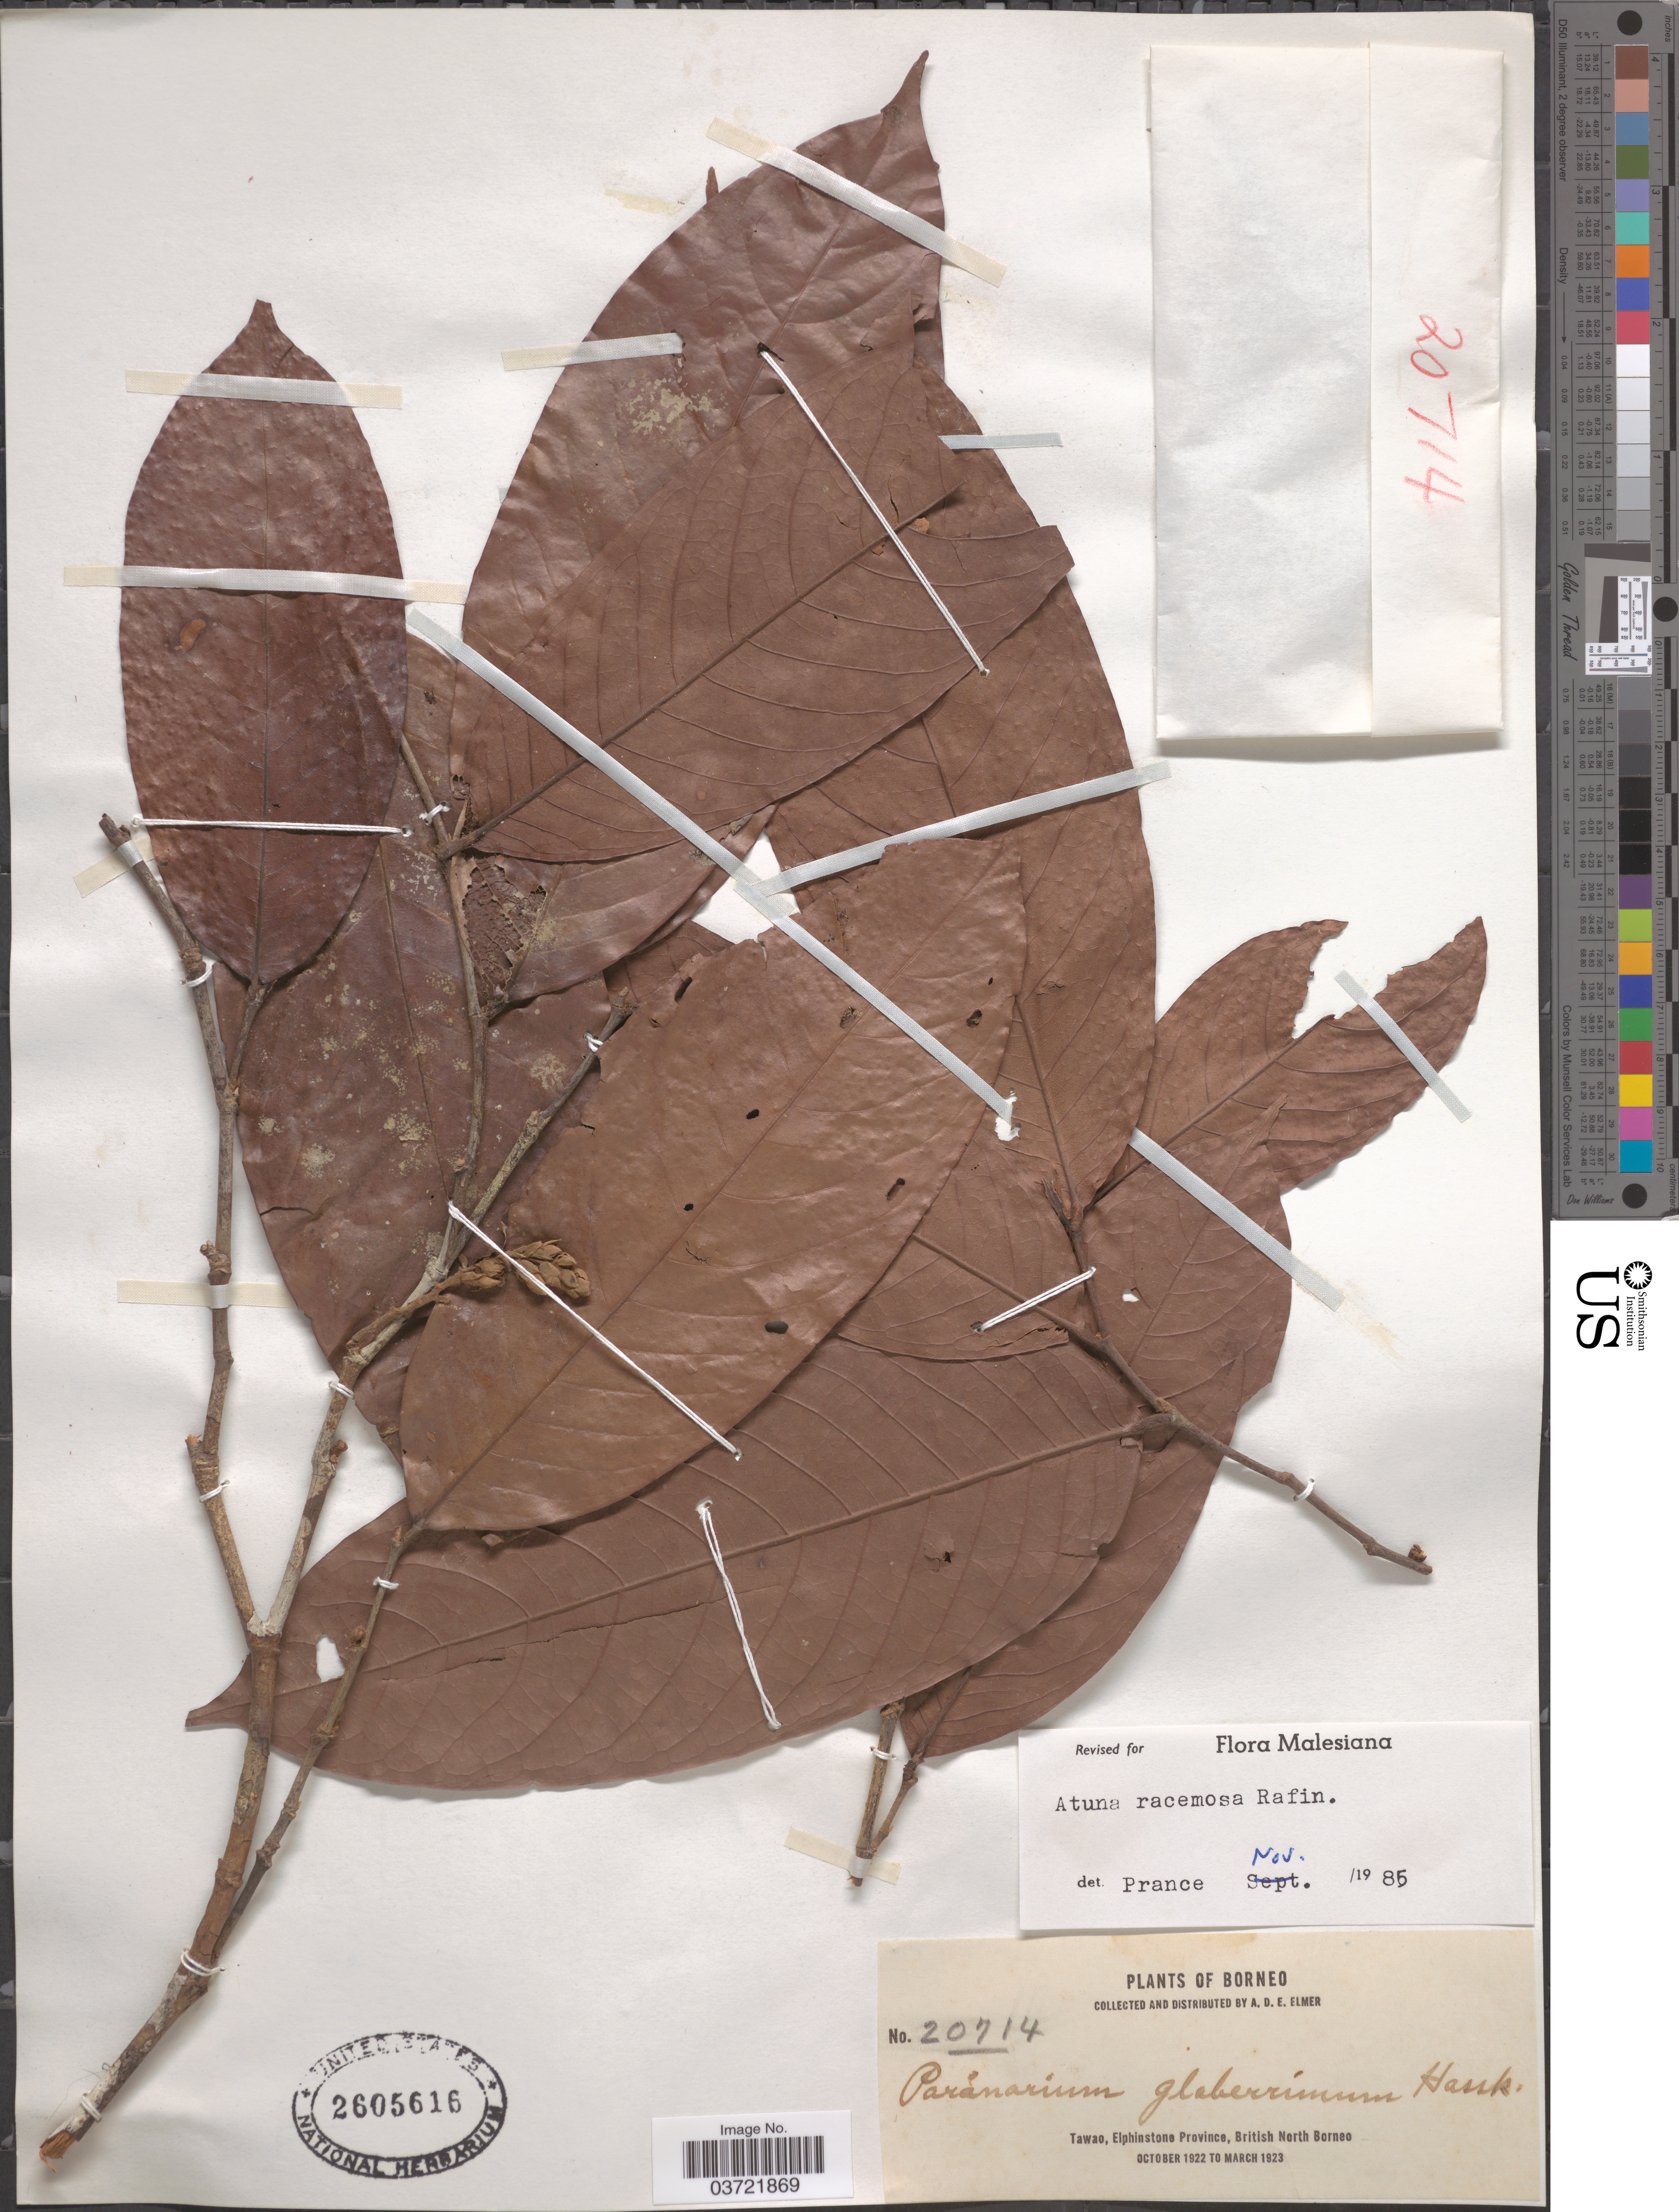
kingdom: Plantae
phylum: Tracheophyta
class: Magnoliopsida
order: Malpighiales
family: Chrysobalanaceae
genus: Atuna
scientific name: Atuna racemosa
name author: Raf.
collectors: A. D. E. Elmer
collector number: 20714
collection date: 1922-10/1923-03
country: Malaysia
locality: Borneo. Tawao, Elphinstone Province, British North Borneo.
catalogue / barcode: US 2605616